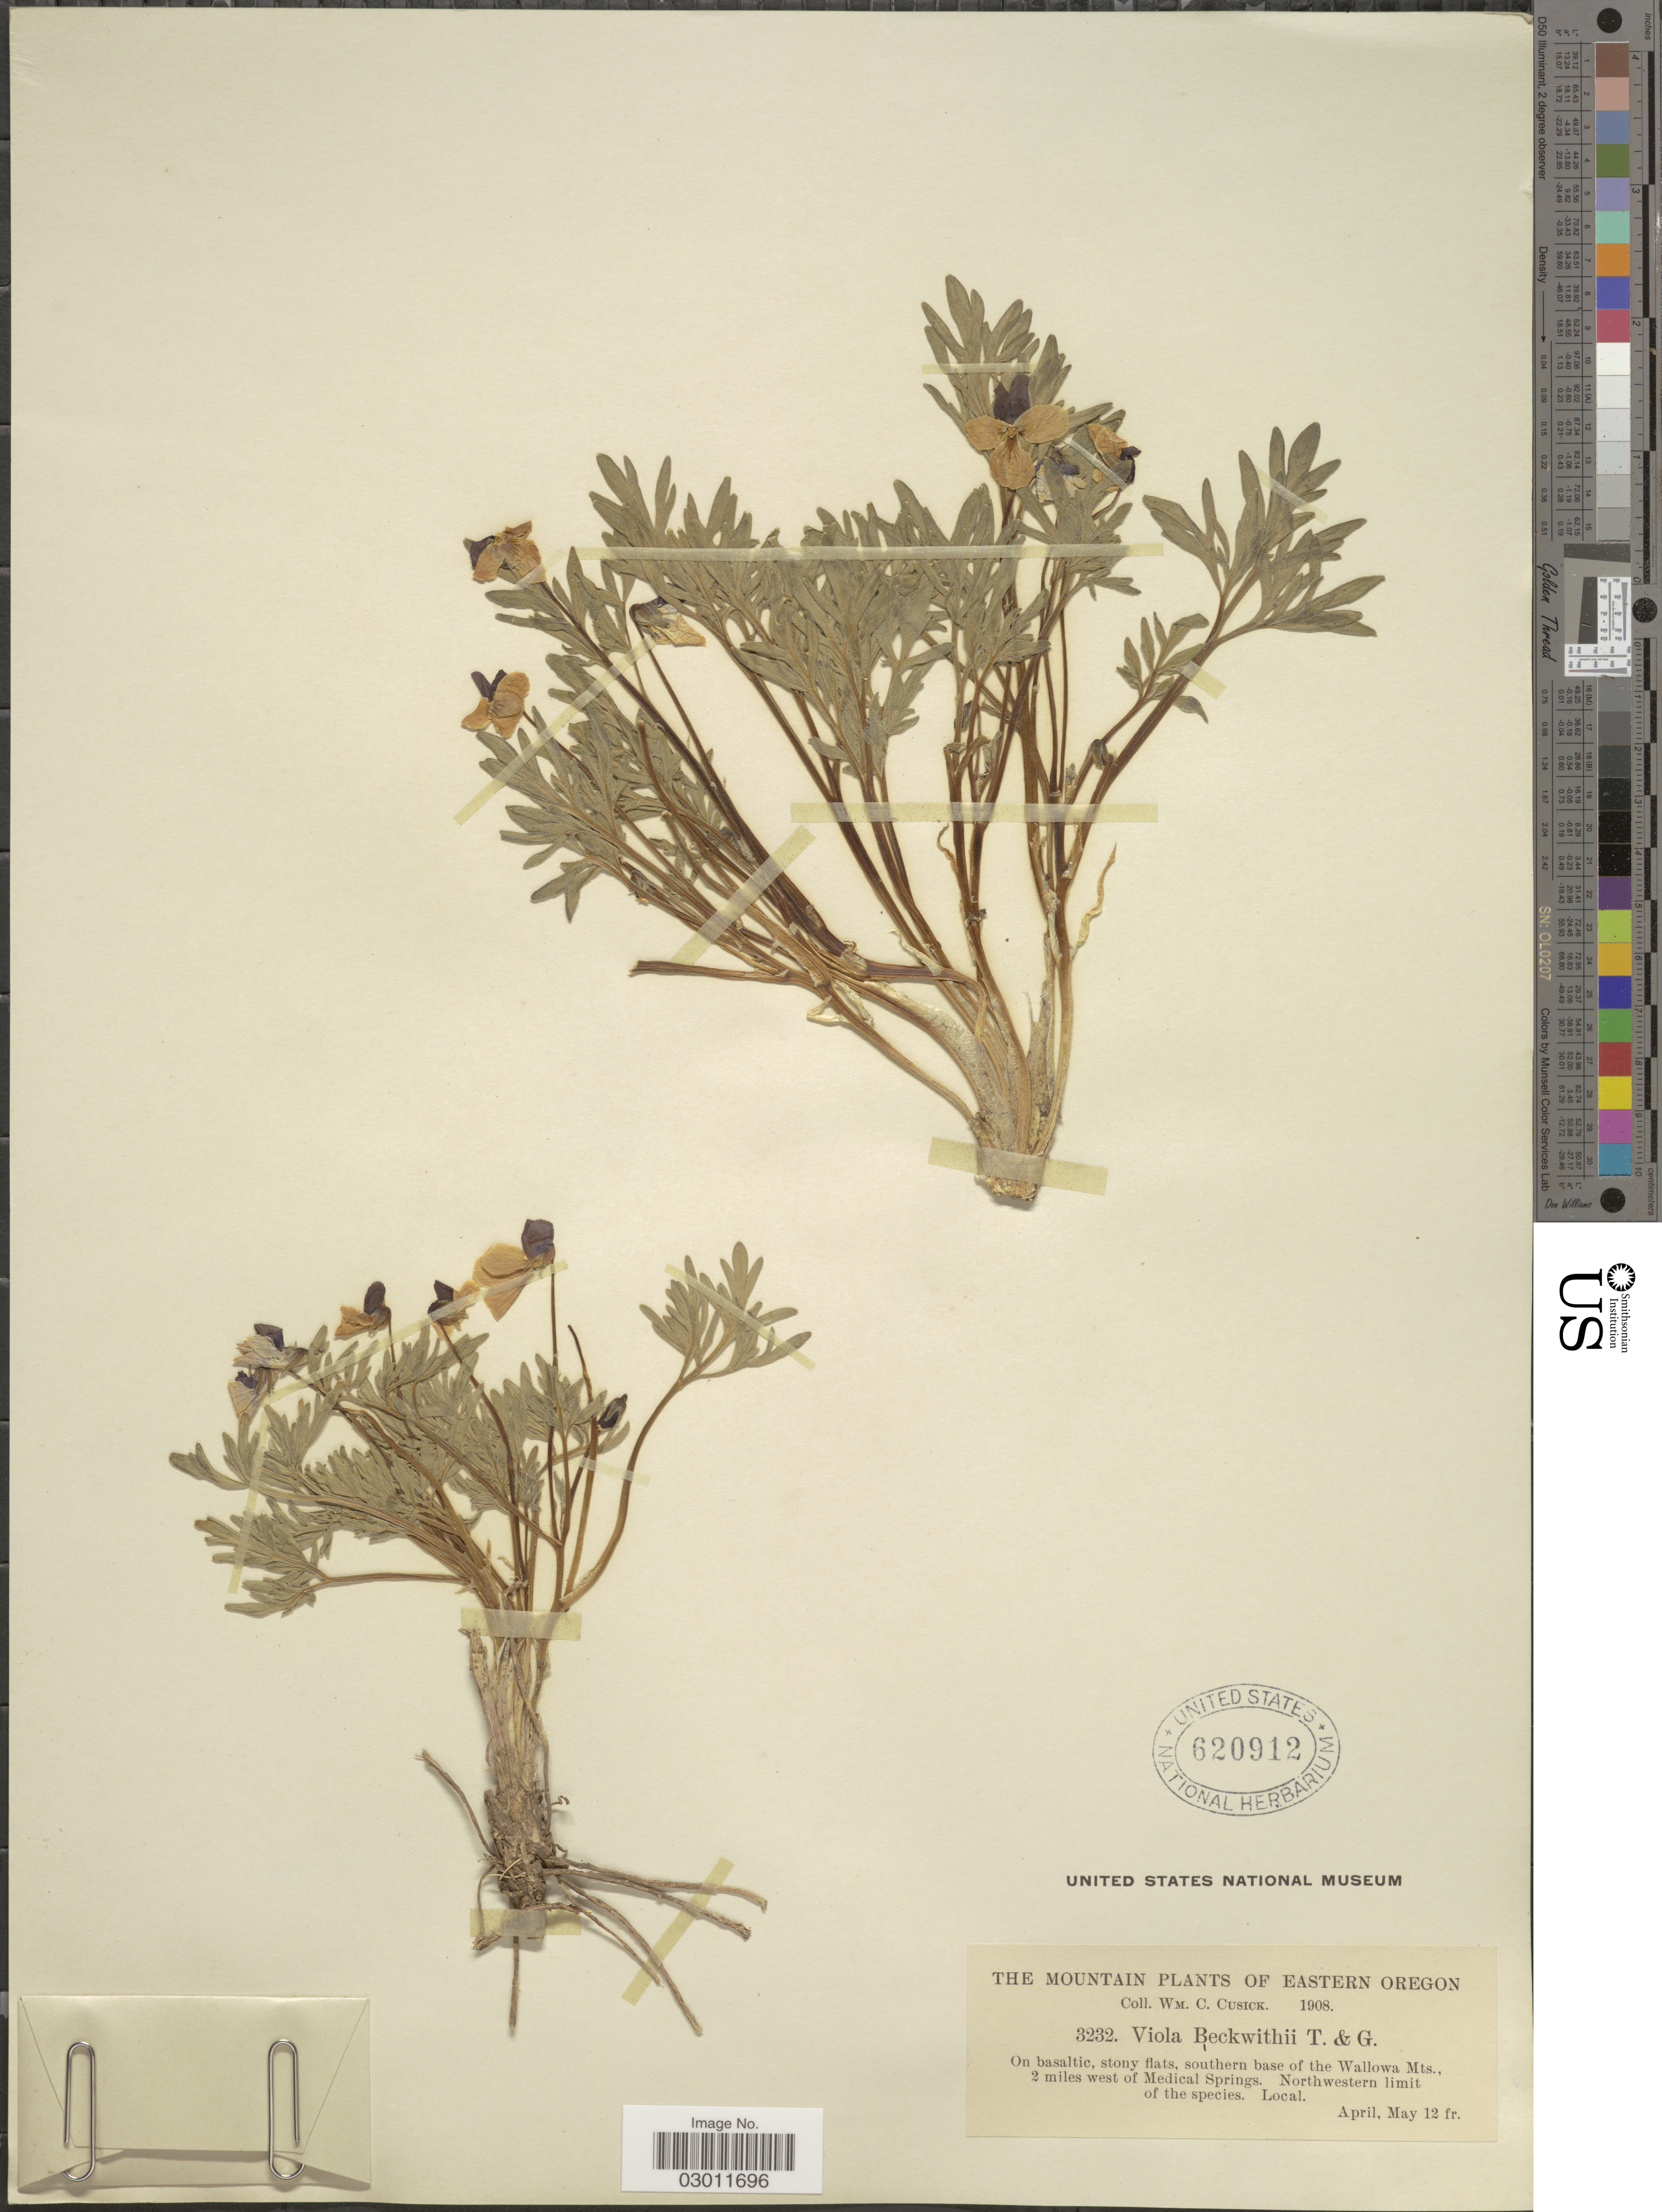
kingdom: Plantae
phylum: Tracheophyta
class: Magnoliopsida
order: Malpighiales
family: Violaceae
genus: Viola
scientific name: Viola beckwithii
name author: Torr.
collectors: W. C. Cusick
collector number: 3232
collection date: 1908-04/1908-05-12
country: United States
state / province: Oregon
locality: Eastern Oregon, On basaltic, stony flats, southern base of the Wallowa Mts., 2 miles west of Medical Springs. Northwestern limit of the species.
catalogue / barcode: US 620912